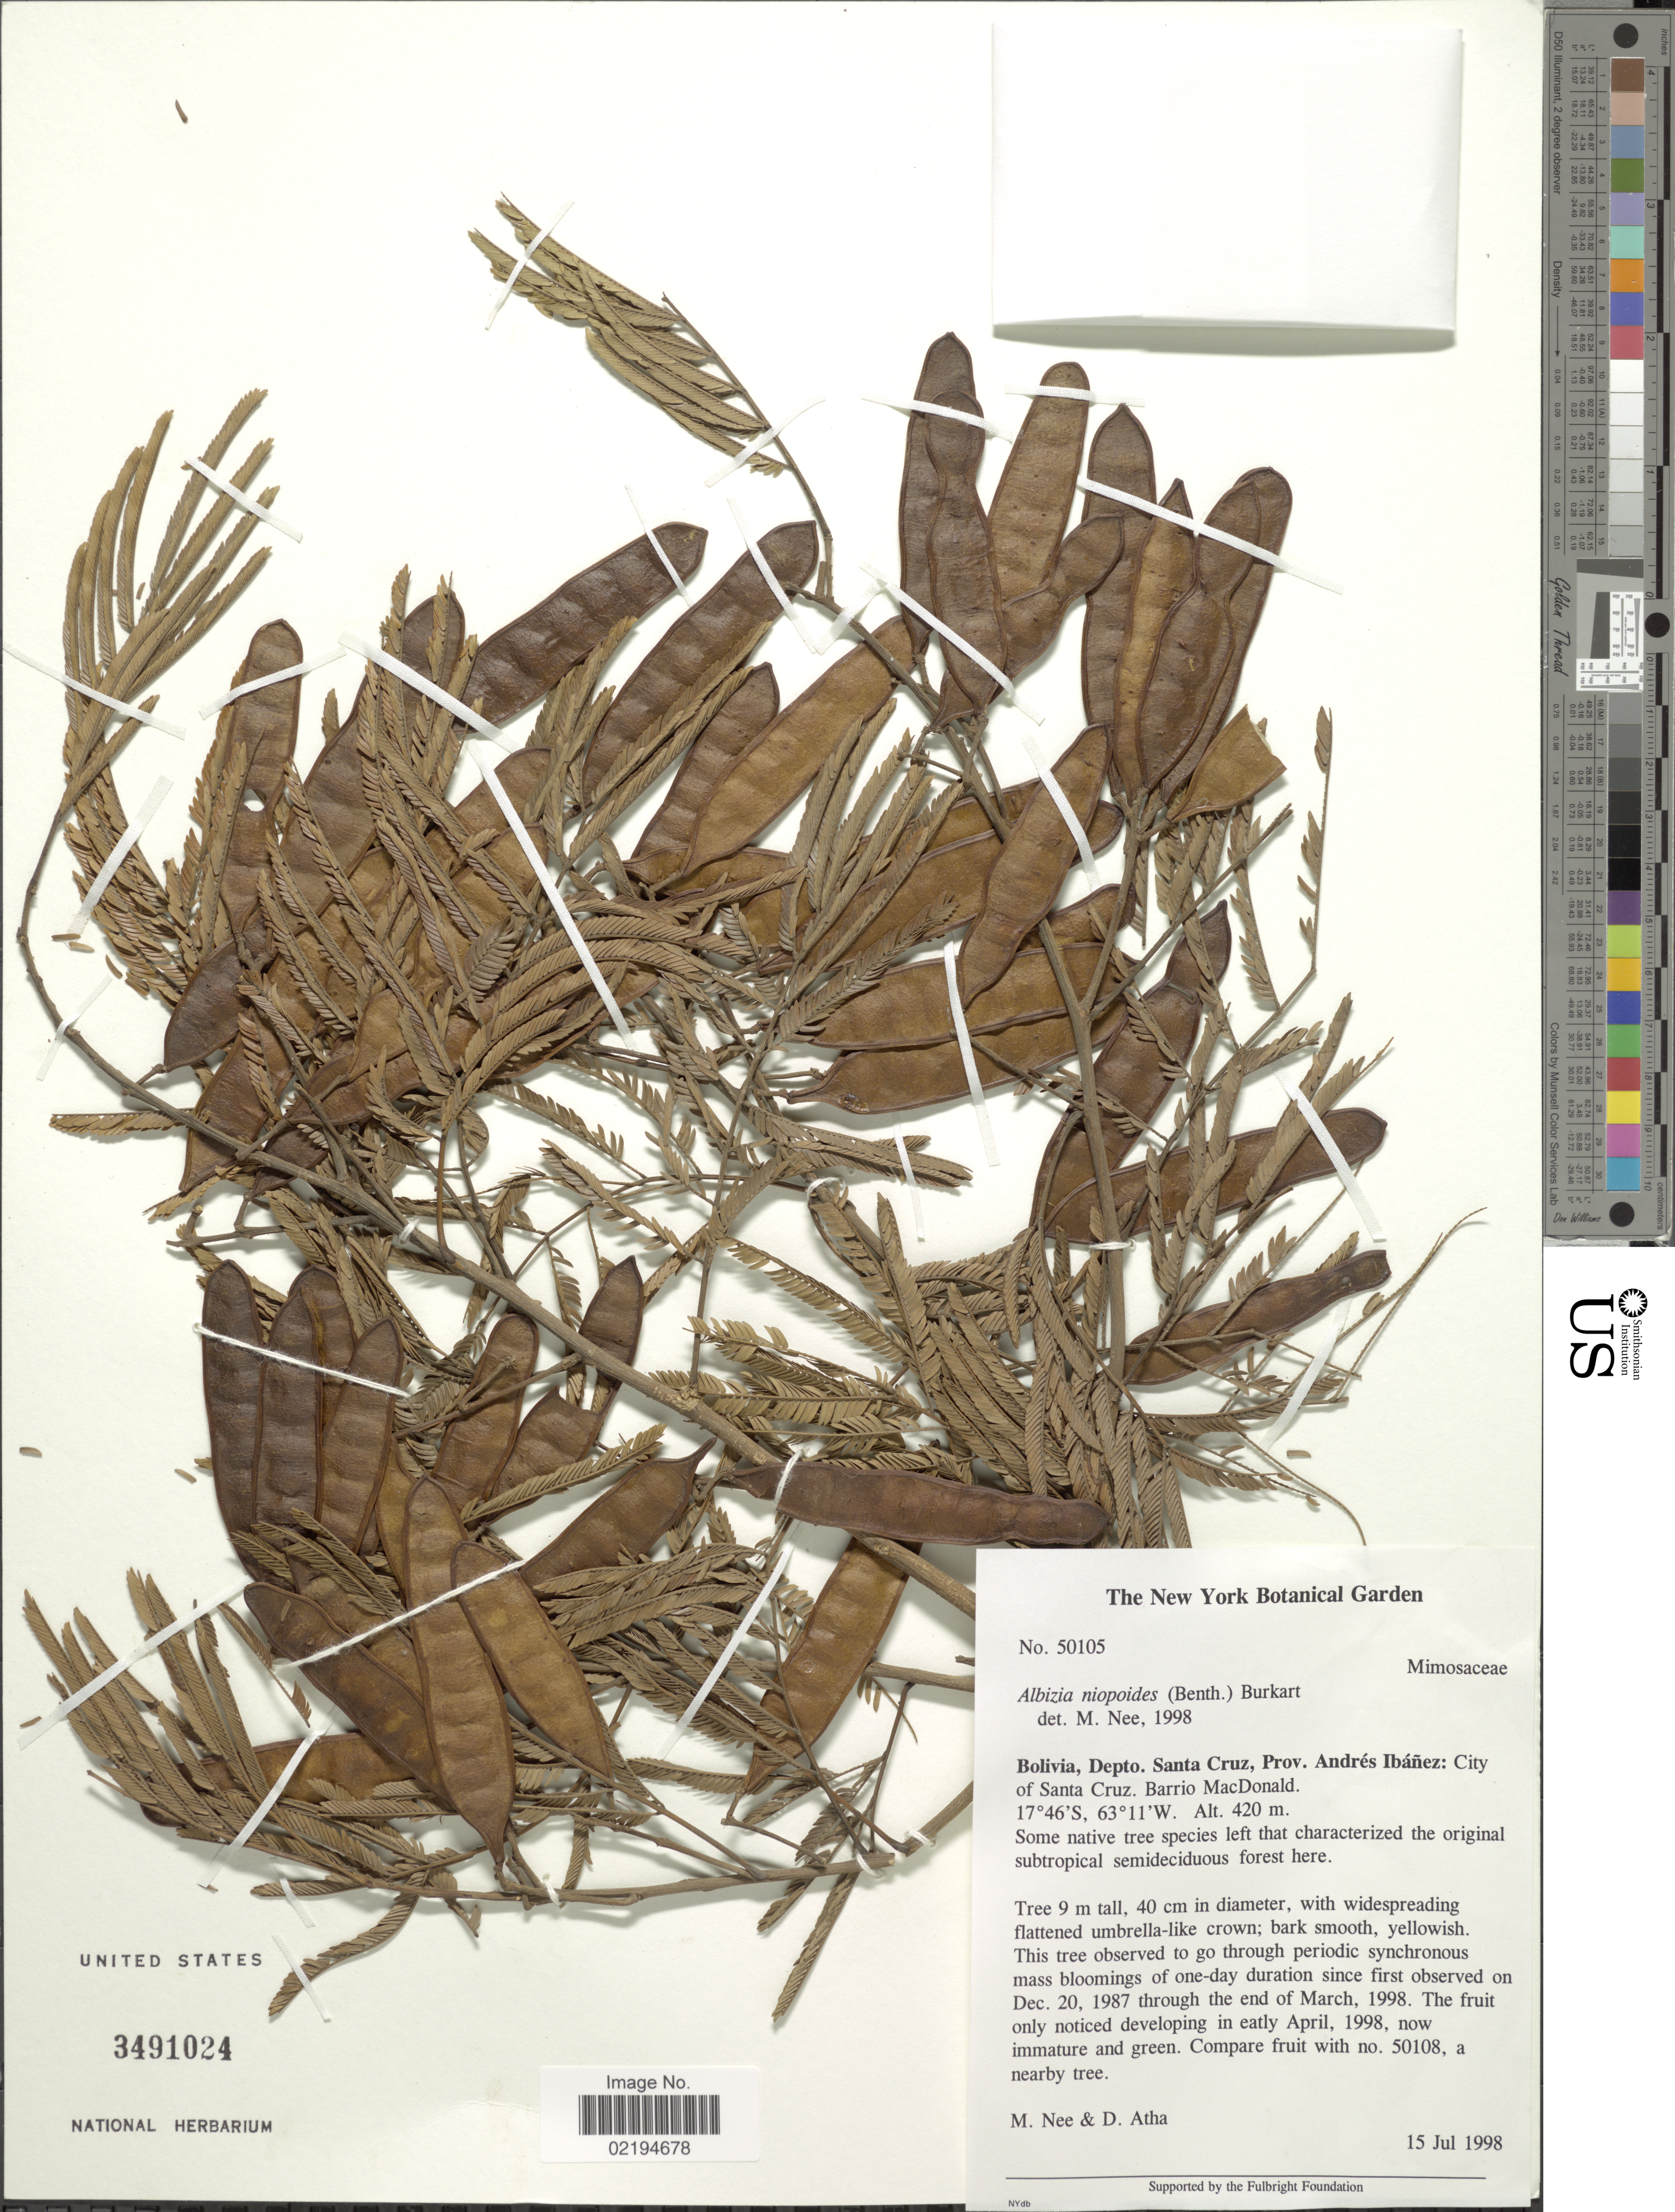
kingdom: Plantae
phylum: Tracheophyta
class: Magnoliopsida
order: Fabales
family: Fabaceae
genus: Pseudalbizzia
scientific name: Pseudalbizzia niopoides var. niopoides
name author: (Spruce ex Benth.) Koenen & Duno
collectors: M. Nee & D. Atha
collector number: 50105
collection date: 1998-07-15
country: Bolivia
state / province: Santa Cruz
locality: Prov. Andres Ibanez: City of Santa Cruz, Barrio MacDonald.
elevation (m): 420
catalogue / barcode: US 3491024